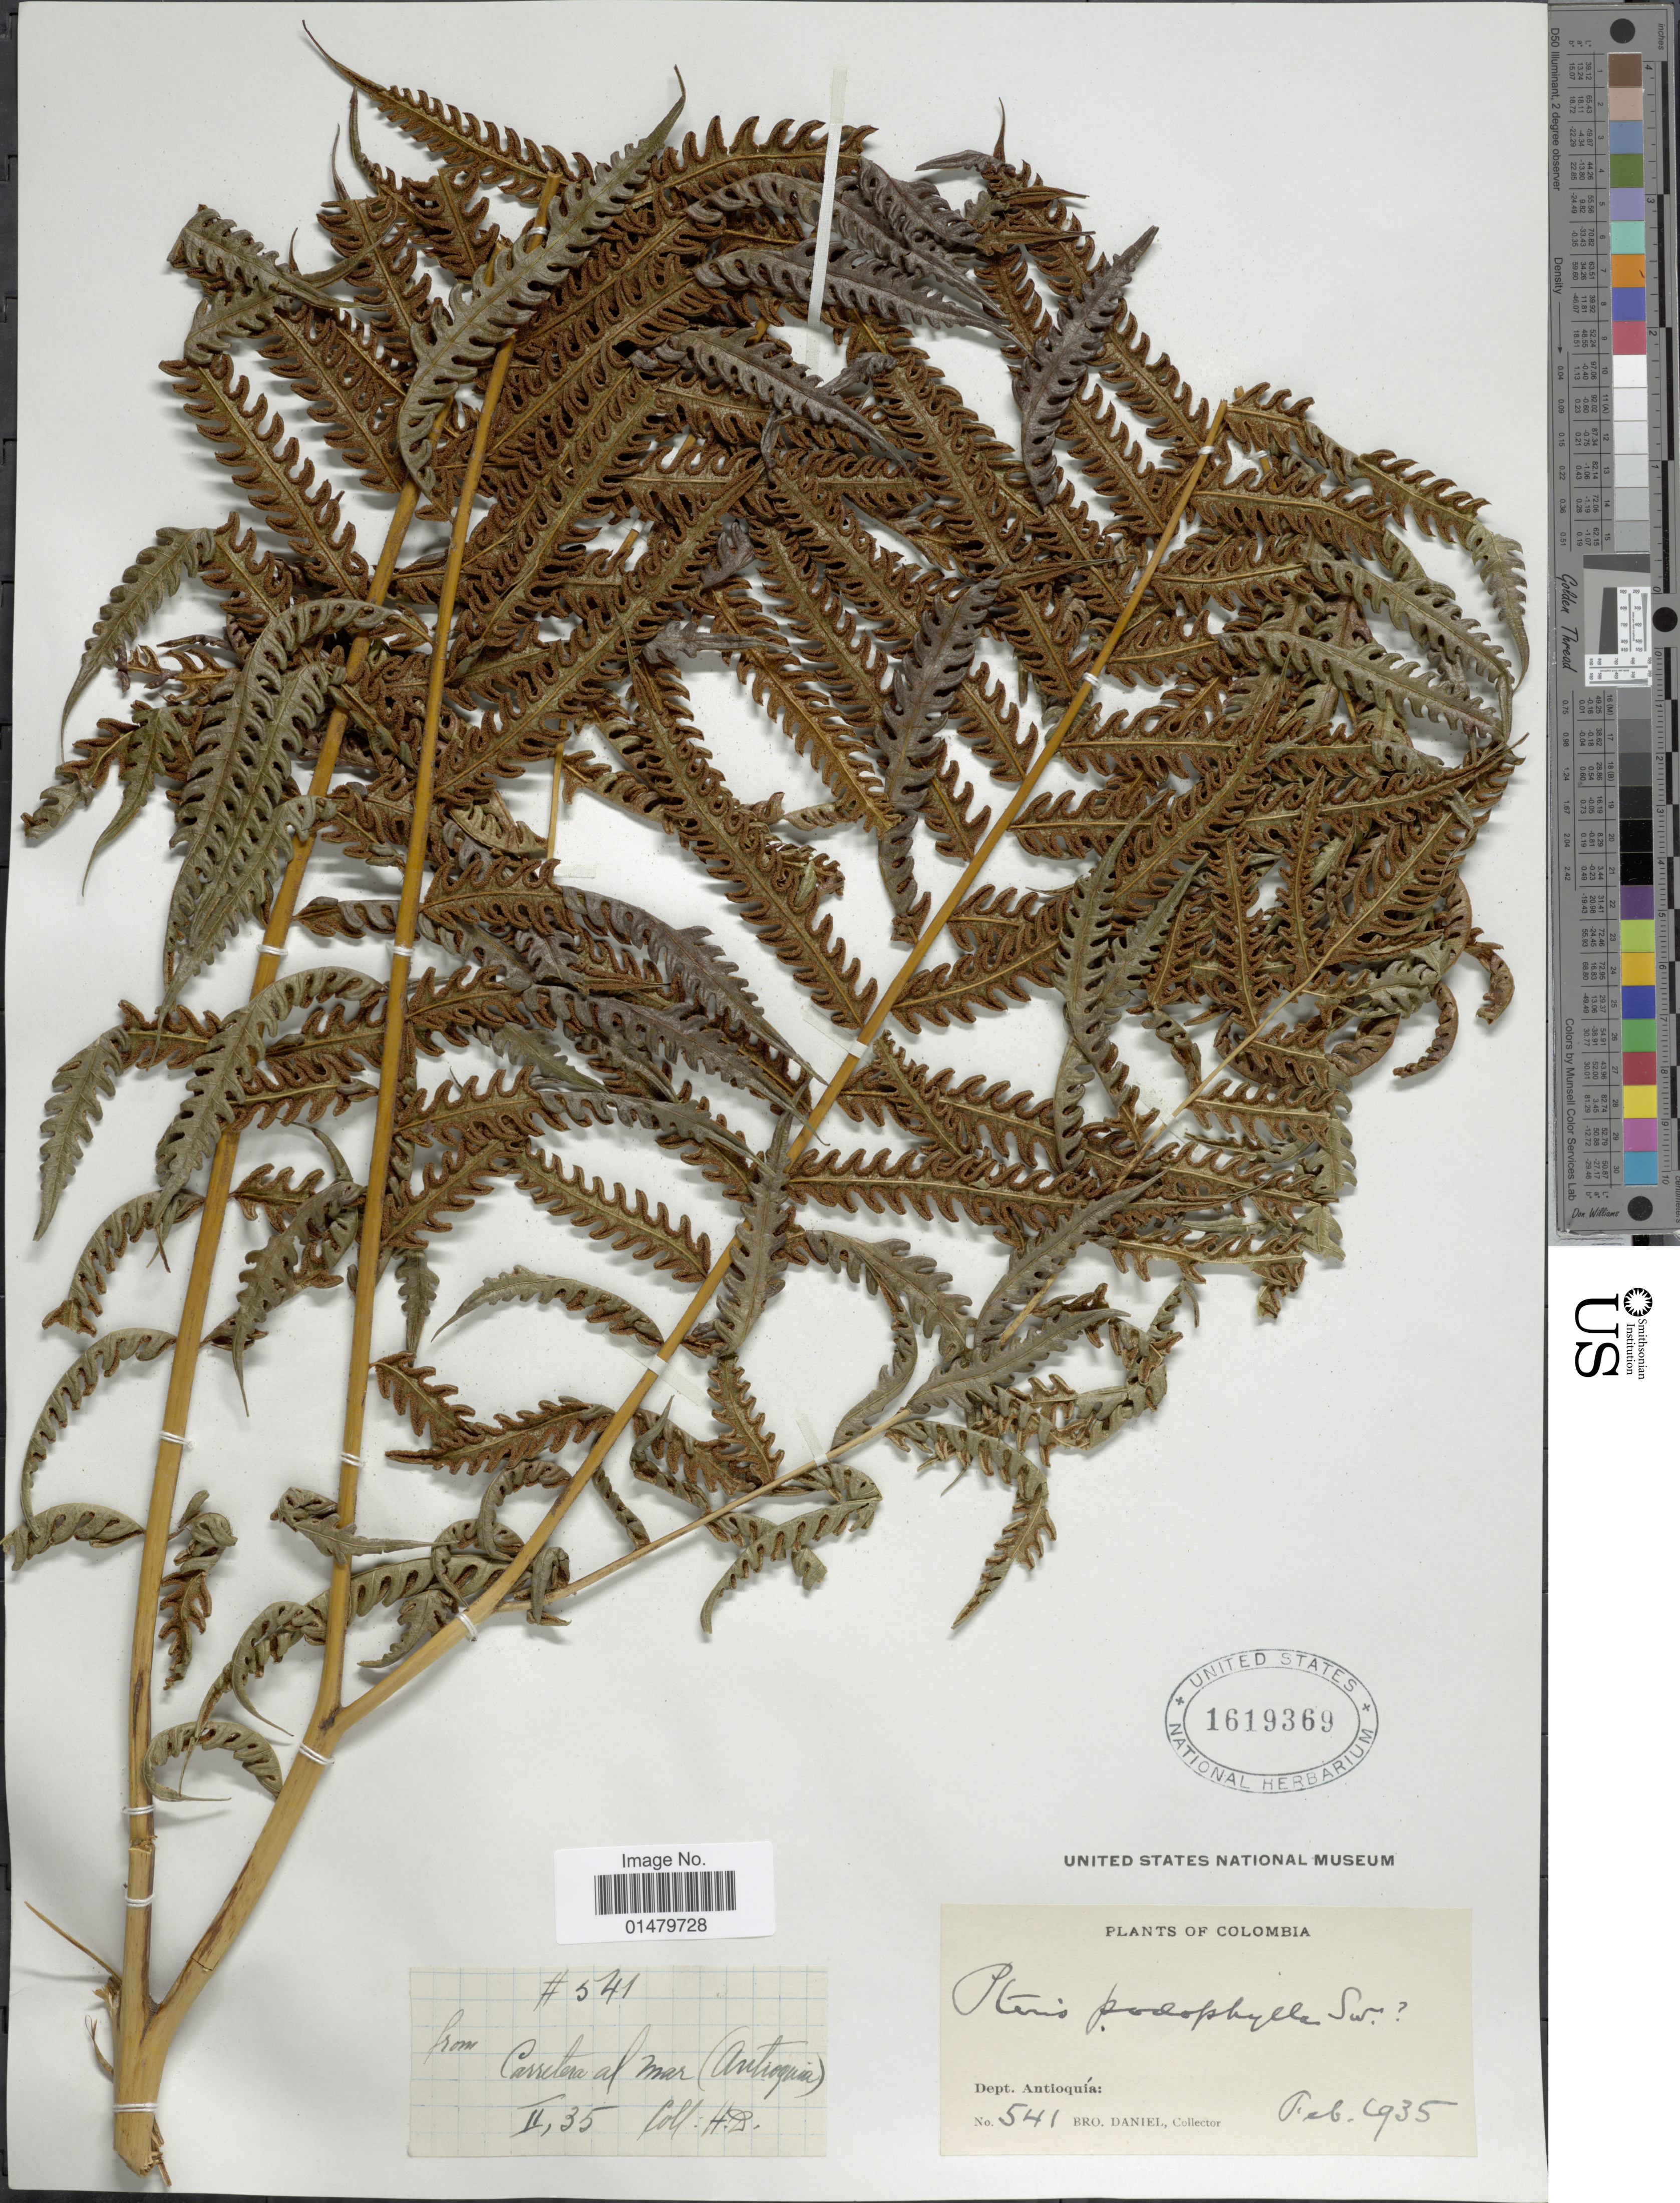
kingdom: Plantae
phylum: Tracheophyta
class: Polypodiopsida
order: Polypodiales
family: Pteridaceae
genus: Pteris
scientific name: Pteris podophylla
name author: Sw.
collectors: Bro. Daniel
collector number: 541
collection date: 1935-02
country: Colombia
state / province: Antioquia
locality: Dept. Antioquia.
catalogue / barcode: US 1619369